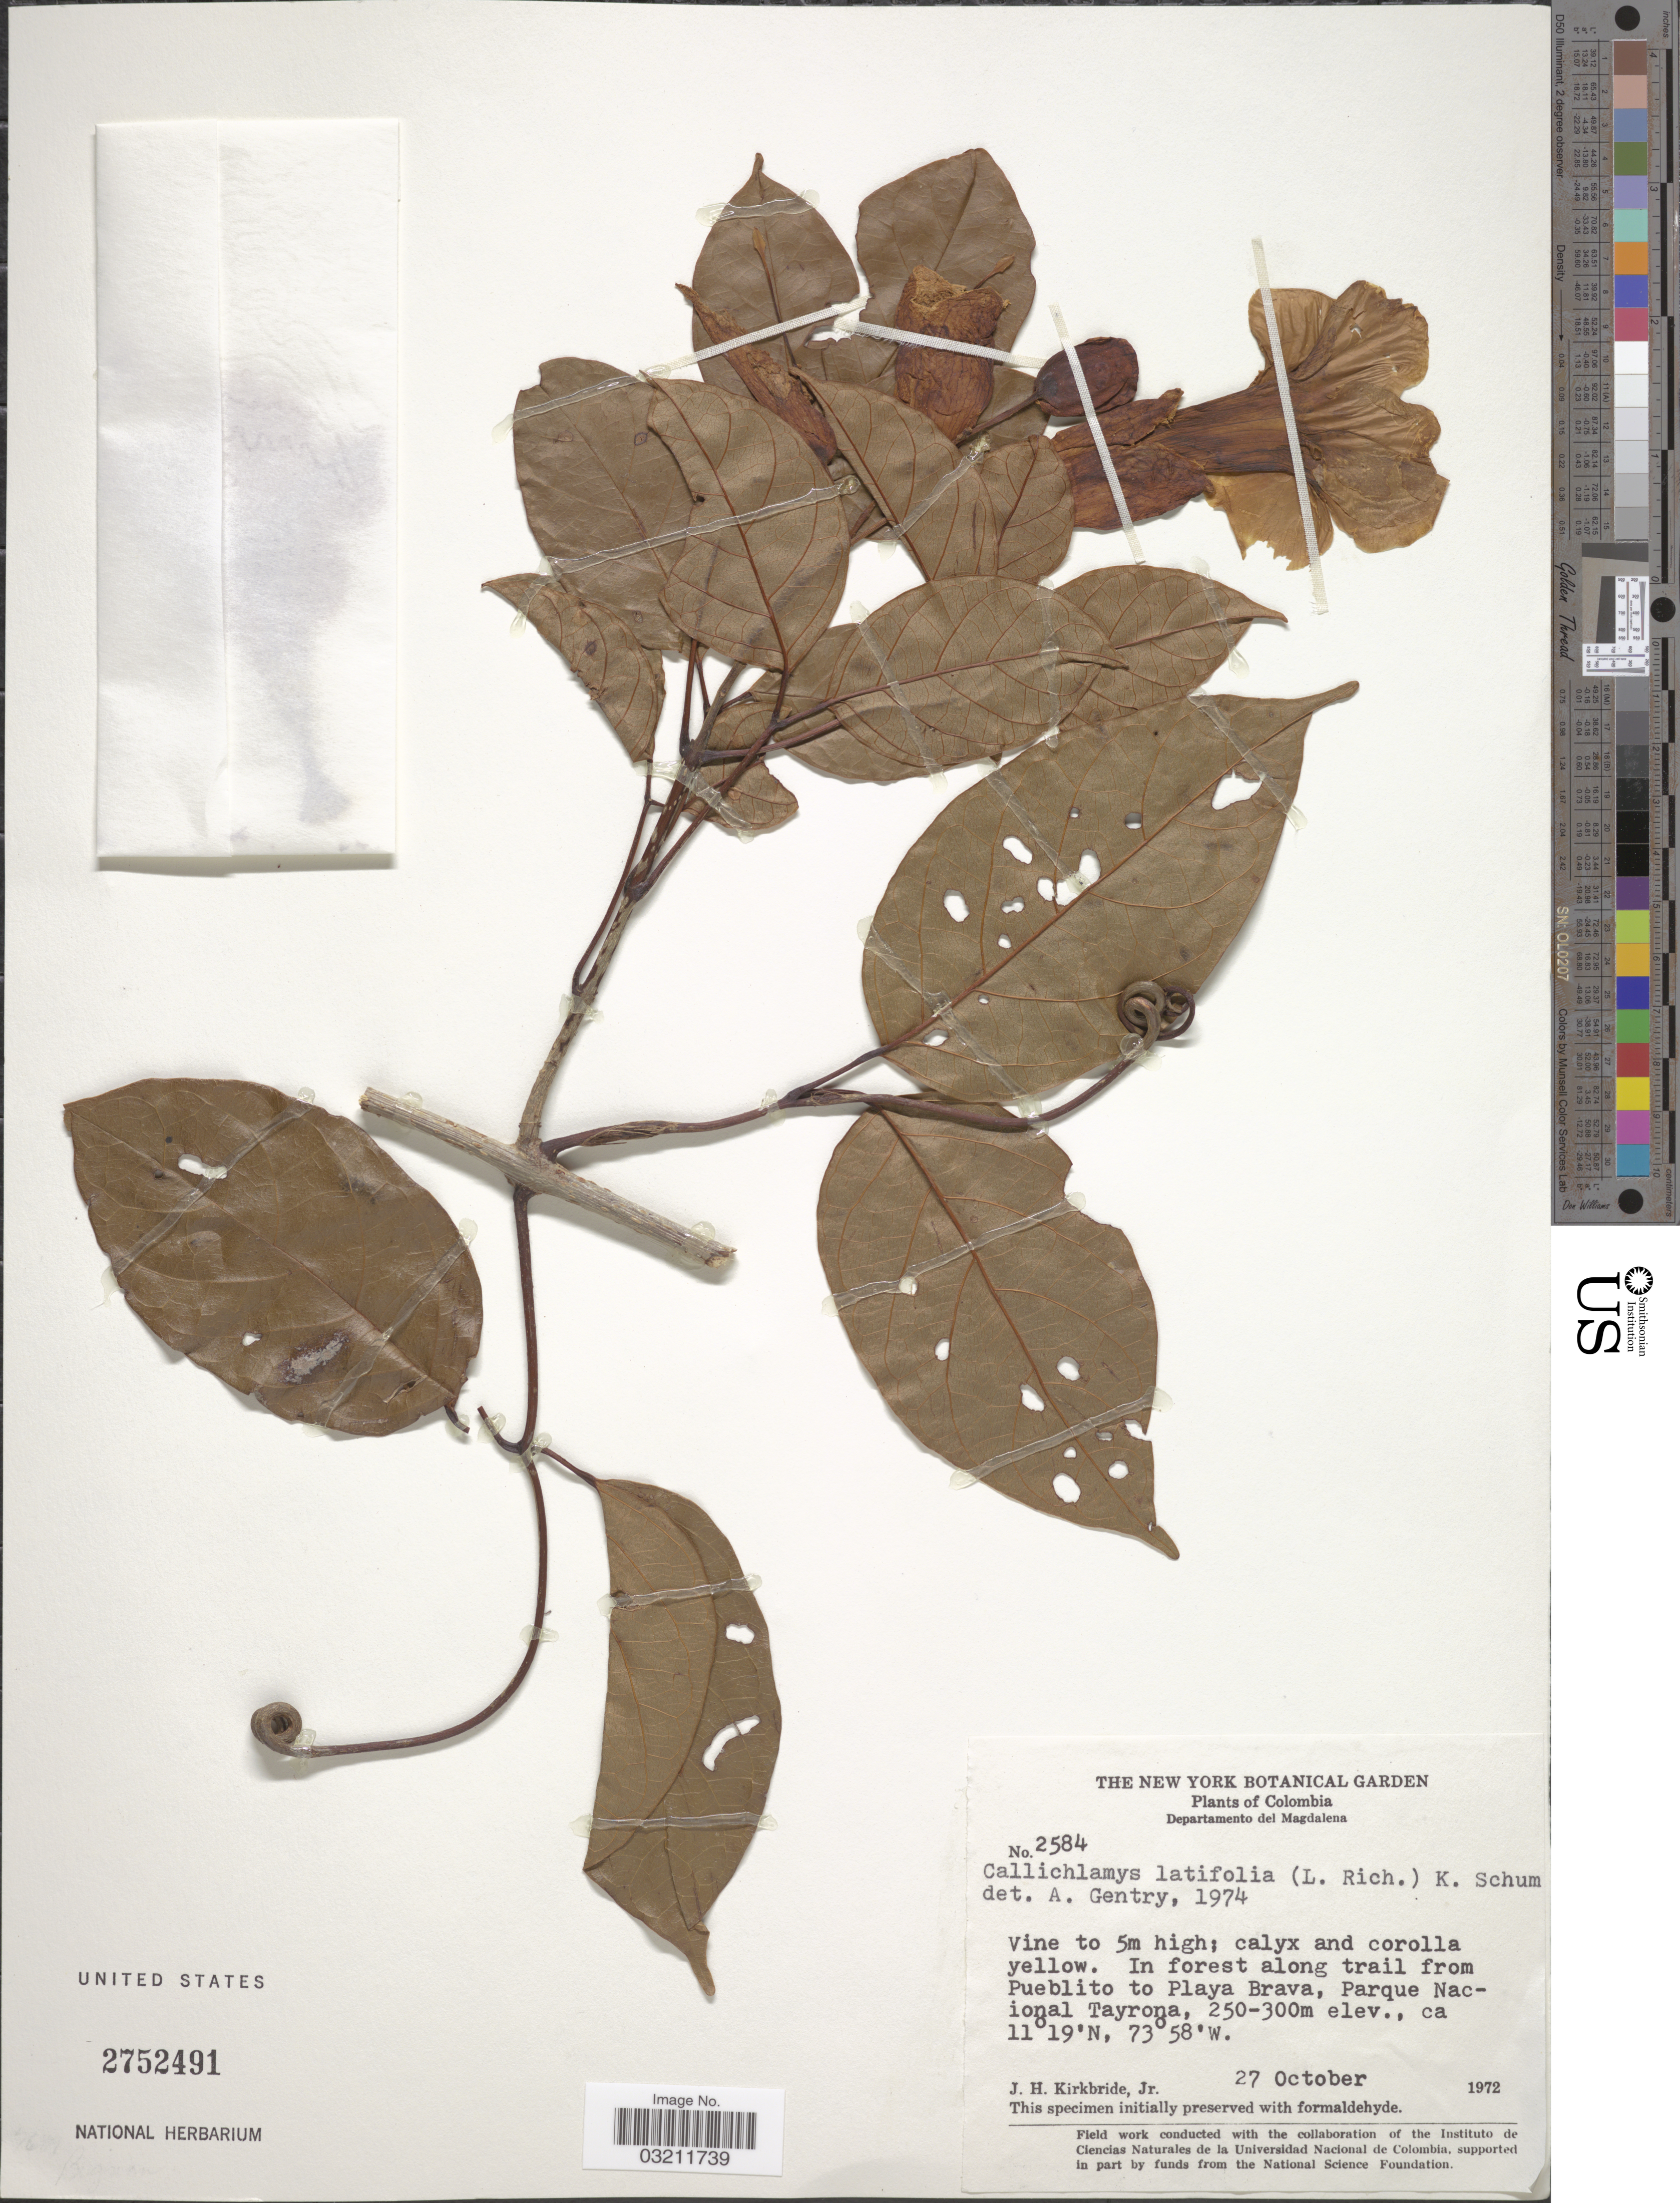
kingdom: Plantae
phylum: Tracheophyta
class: Magnoliopsida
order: Lamiales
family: Bignoniaceae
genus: Callichlamys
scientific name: Callichlamys latifolia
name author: (Rich.) K. Schum.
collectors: J. H. Kirkbride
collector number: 2584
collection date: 1972-10-27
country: Colombia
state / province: Magdalena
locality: Departamento del Magdalena. In forest along trail from Pueblito to Playa Brava, Parque Nacional Tayrona.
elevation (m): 250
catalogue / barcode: US 2752491